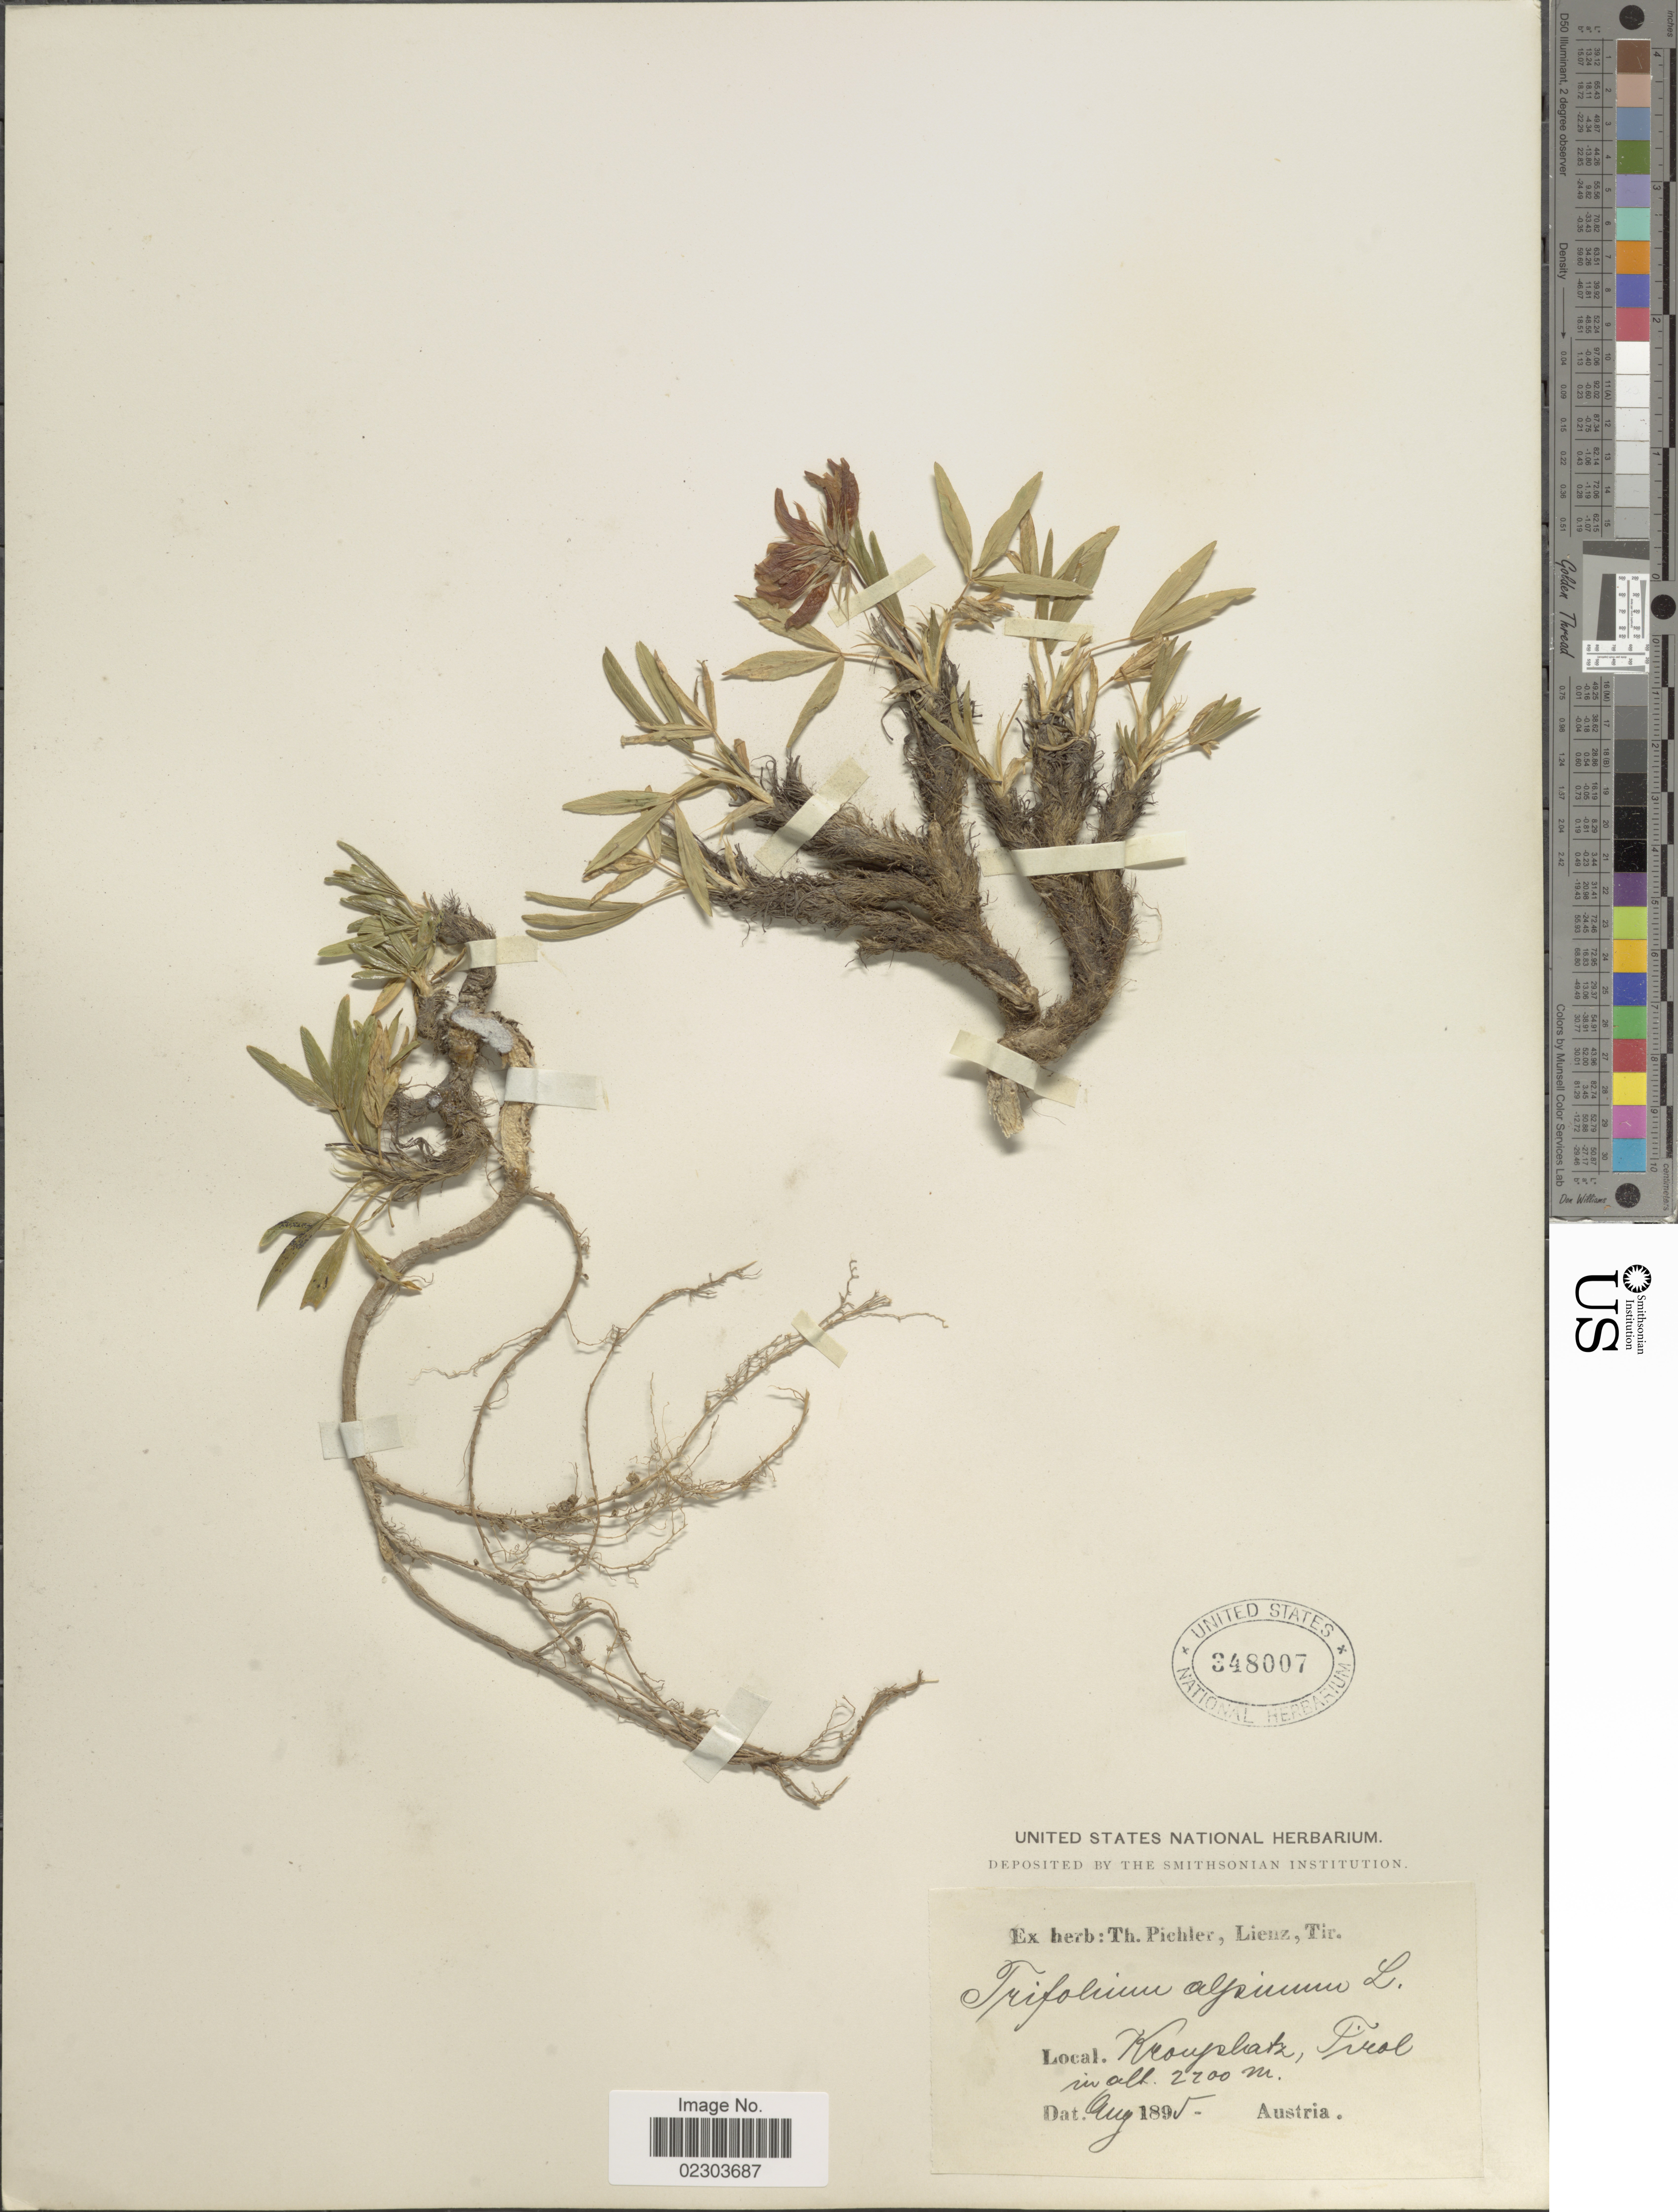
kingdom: Plantae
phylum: Tracheophyta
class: Magnoliopsida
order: Fabales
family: Fabaceae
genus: Trifolium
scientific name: Trifolium alpinum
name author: L.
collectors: ex herb. T. Pichler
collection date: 1985-08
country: Austria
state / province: Tirol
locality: Krouplatz [interpreted]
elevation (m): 2200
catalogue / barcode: US 348007